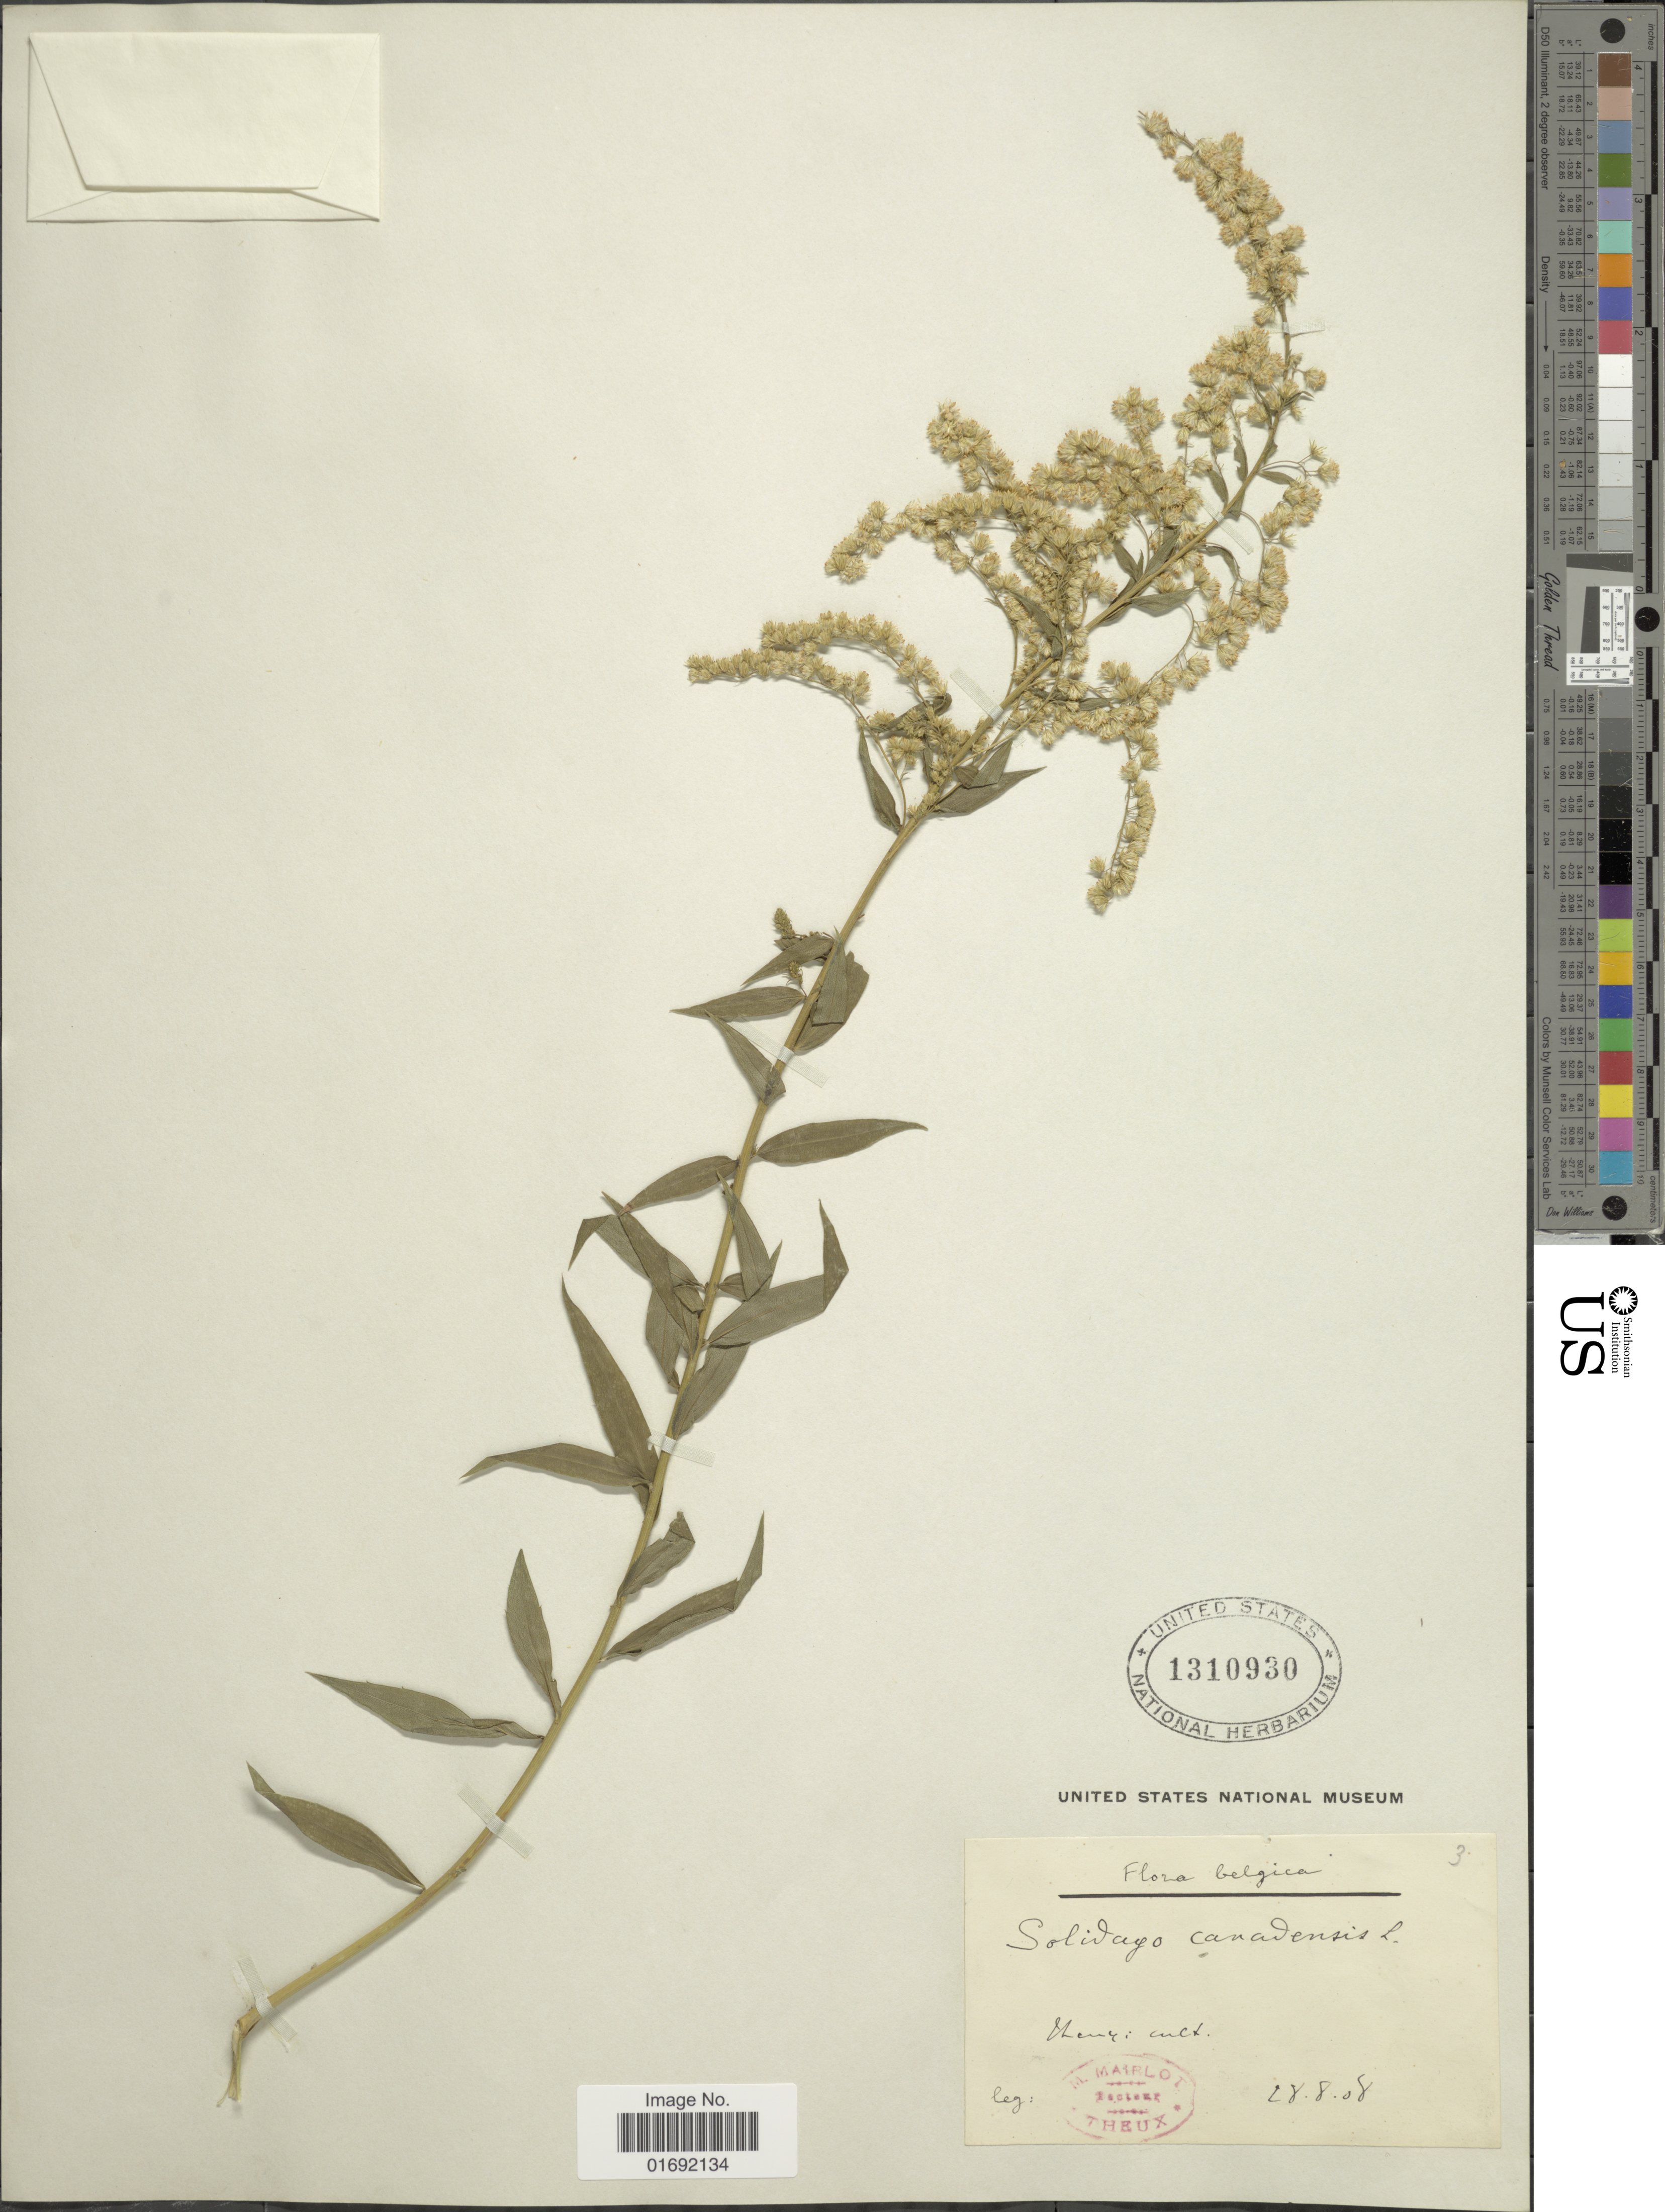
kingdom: Plantae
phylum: Tracheophyta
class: Magnoliopsida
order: Asterales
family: Asteraceae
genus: Solidago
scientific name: Solidago canadensis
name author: L.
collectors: M. Theux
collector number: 3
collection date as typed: Transcribed d/m/y: 18/8/8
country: Belgium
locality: Belgica, Steny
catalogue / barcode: US 1310930